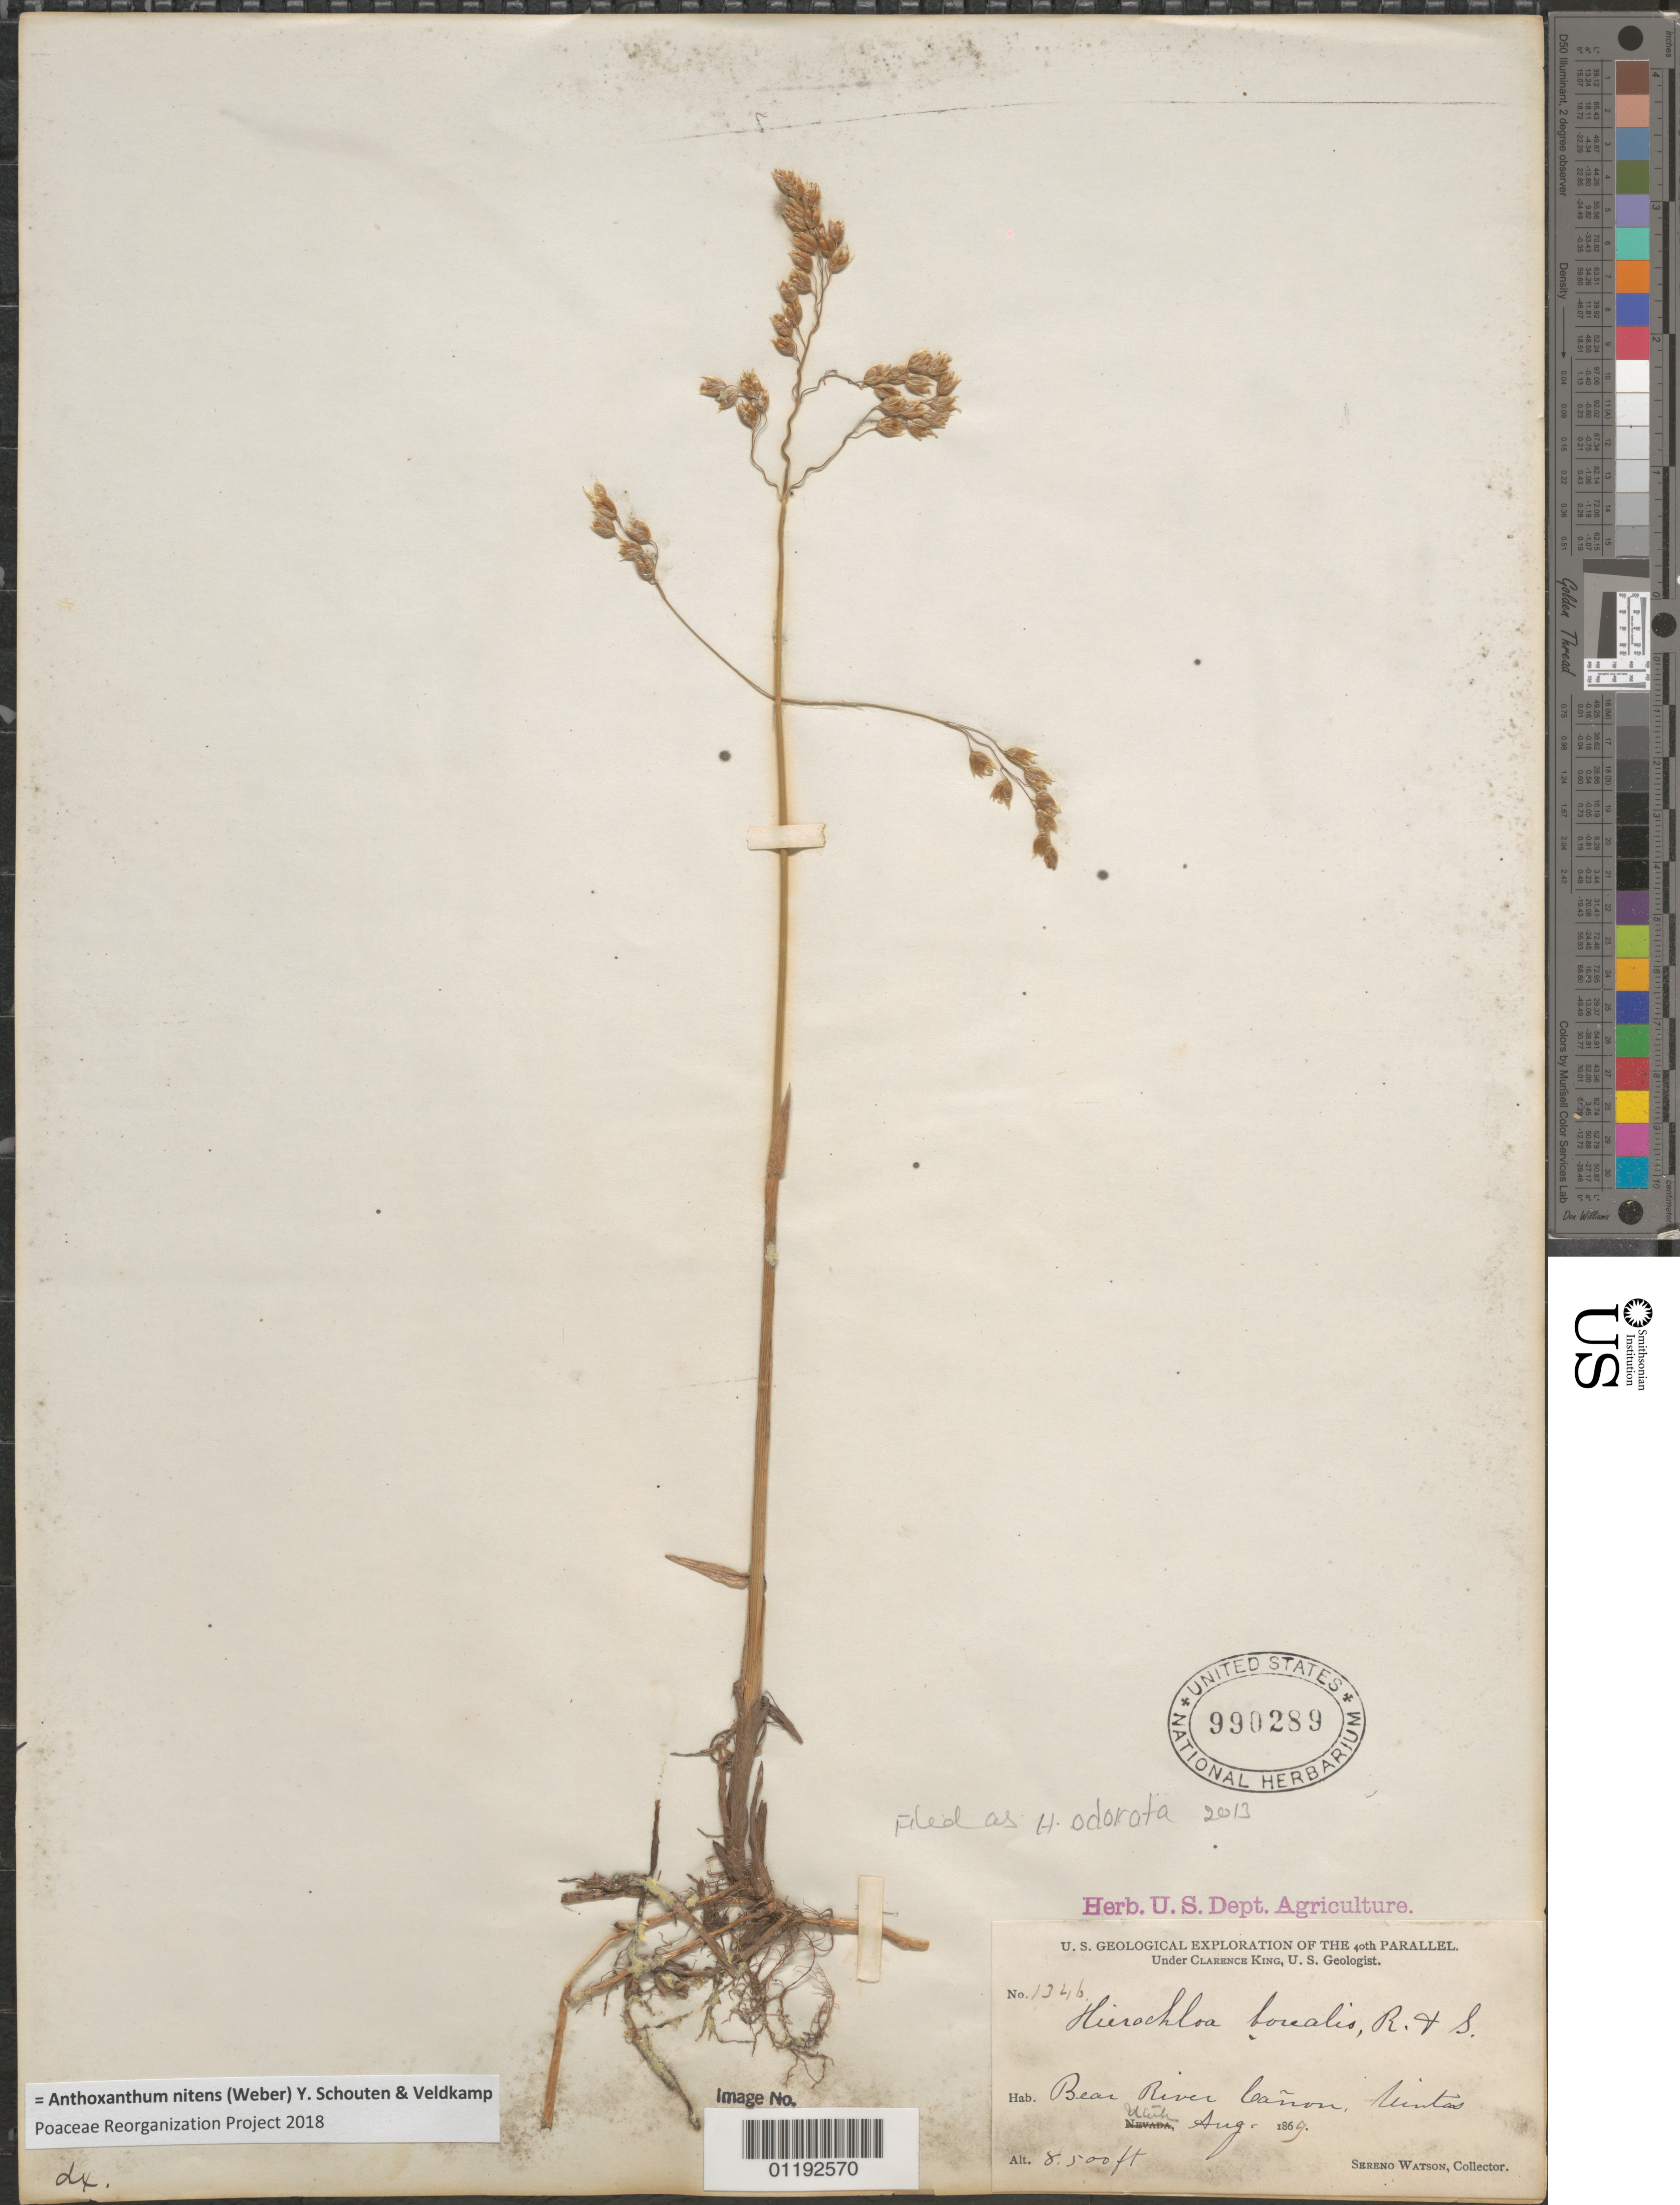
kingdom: Plantae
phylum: Tracheophyta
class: Liliopsida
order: Poales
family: Poaceae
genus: Anthoxanthum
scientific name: Anthoxanthum nitens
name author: (G.H. Weber) R.T.A. Schouten & Veldkamp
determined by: Poaceae Reorganization Project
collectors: S. Watson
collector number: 1346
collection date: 1869-08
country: United States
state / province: Utah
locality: Bear River Canyon, Uintas.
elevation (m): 2591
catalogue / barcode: US 990289